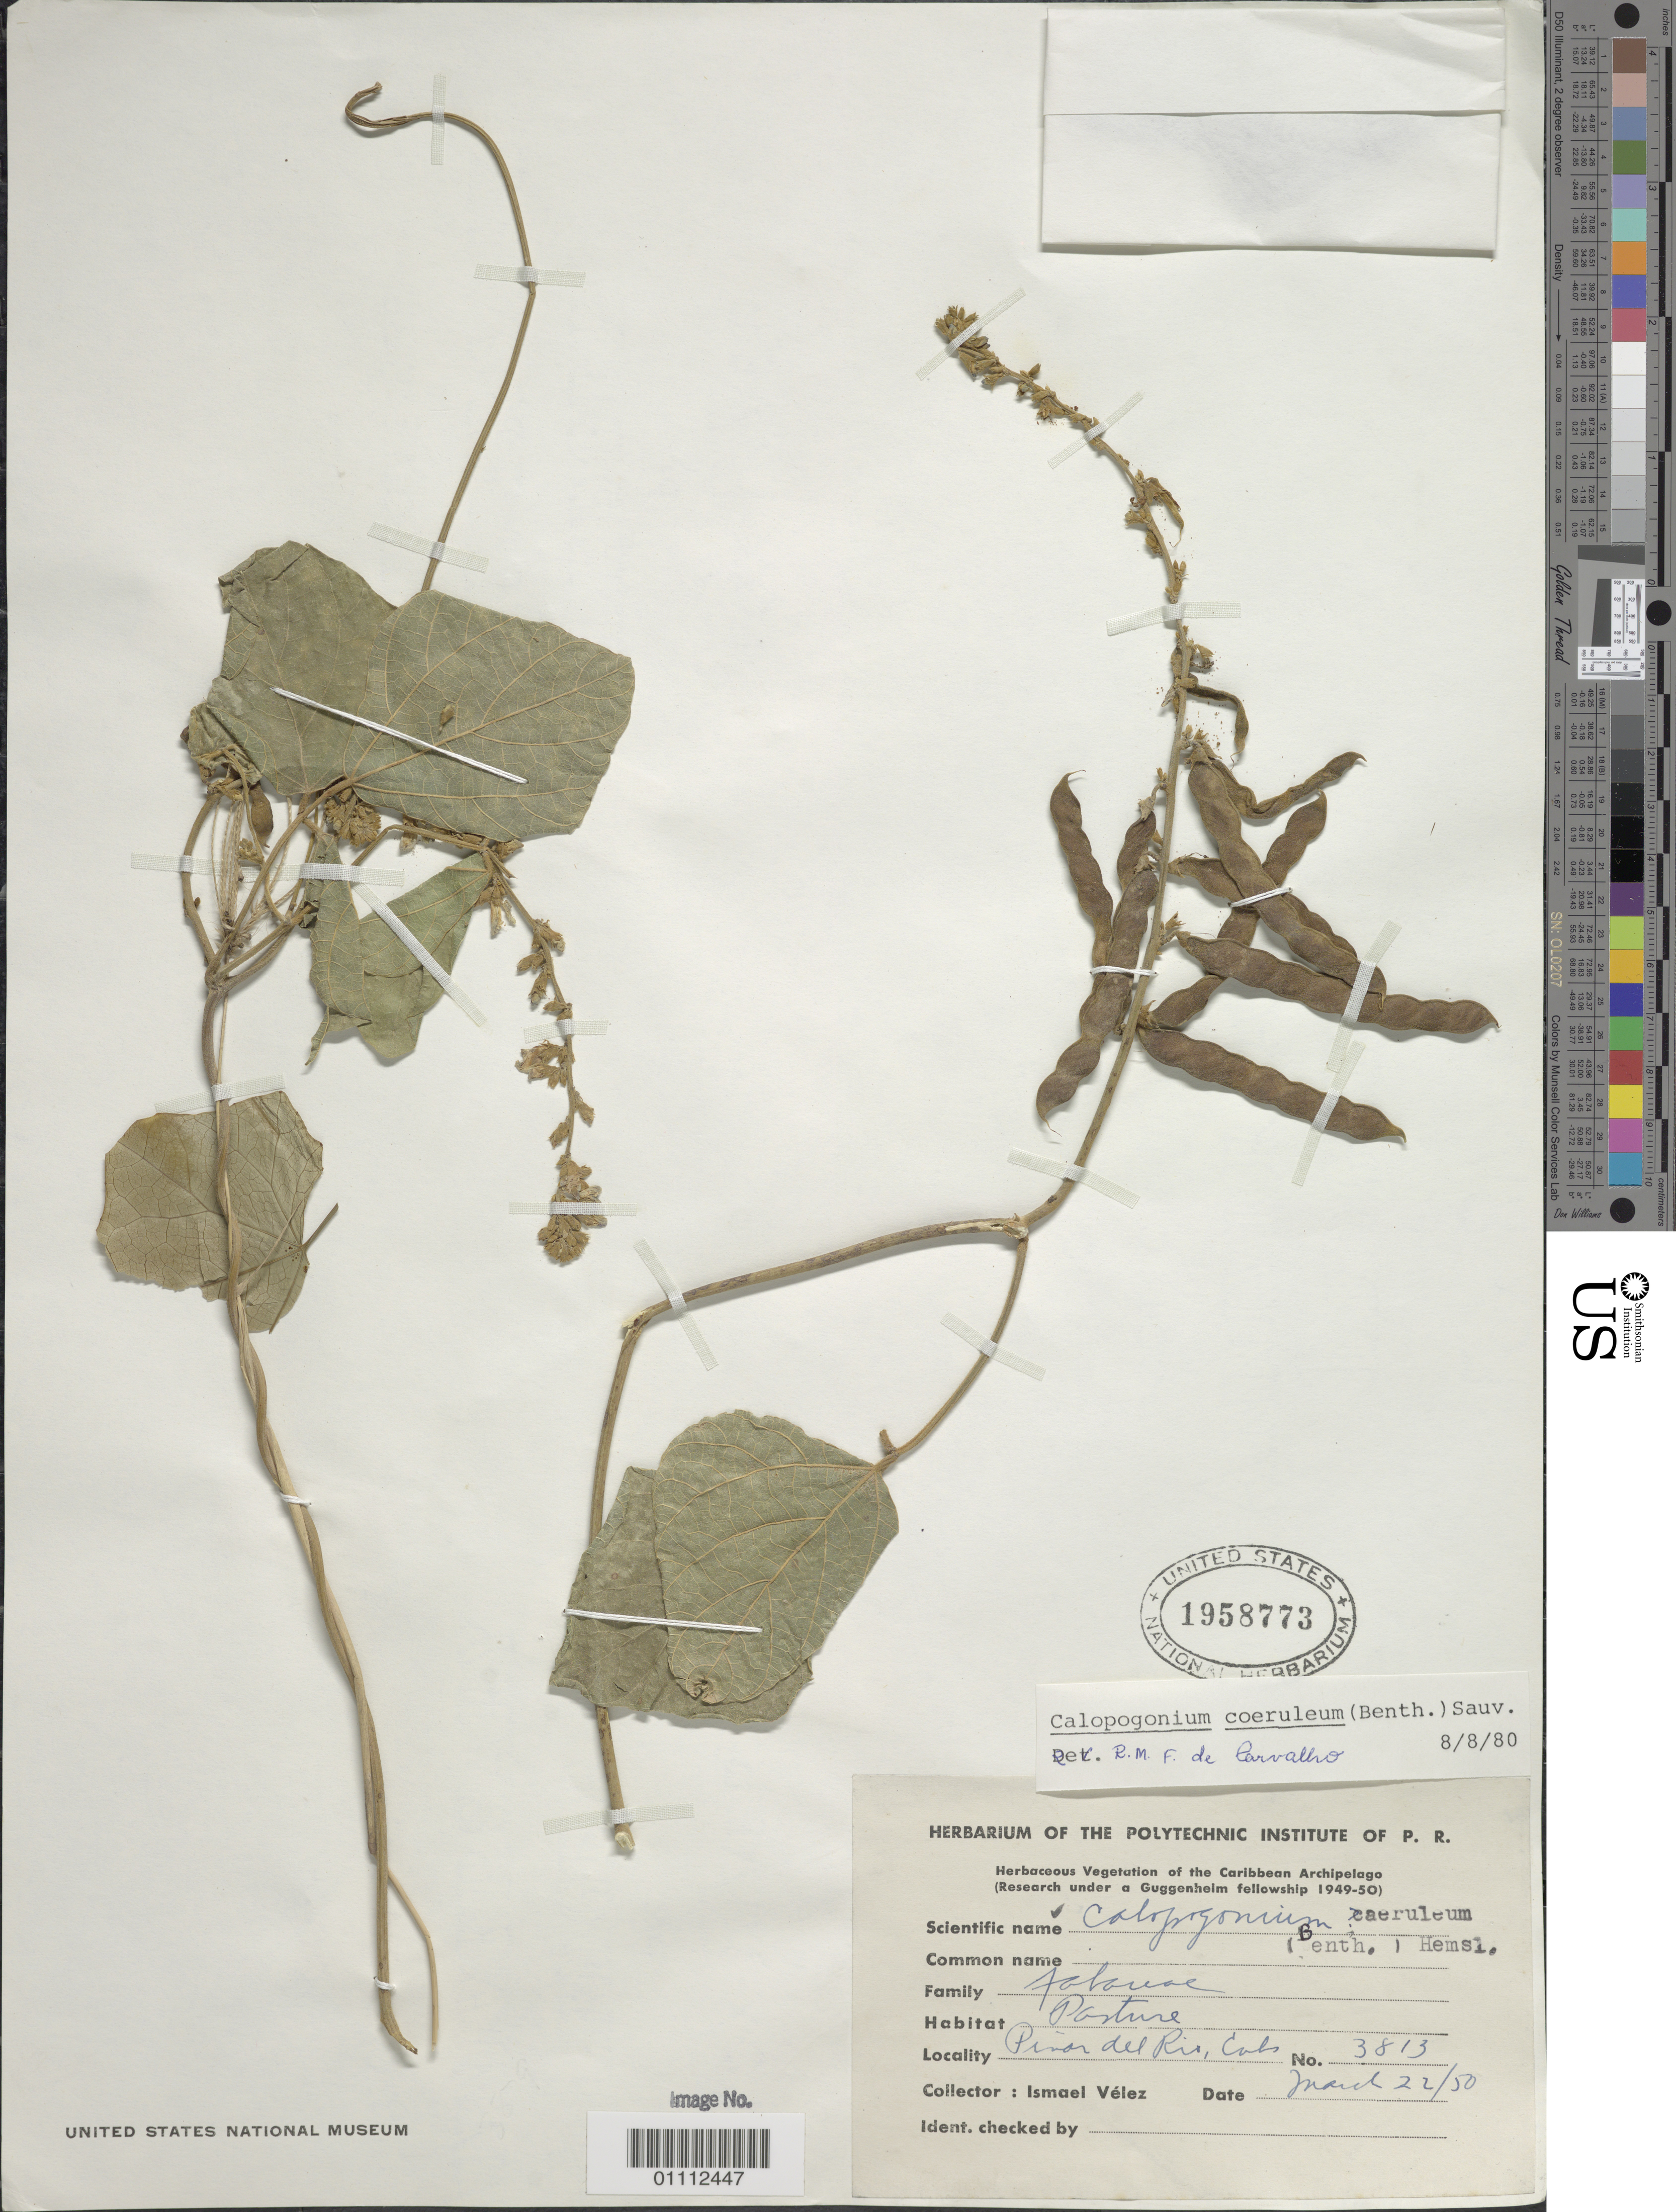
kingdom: Plantae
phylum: Tracheophyta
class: Magnoliopsida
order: Fabales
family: Fabaceae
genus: Calopogonium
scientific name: Calopogonium caeruleum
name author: (Benth.) C. Wright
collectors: I. Velez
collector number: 3813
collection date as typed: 22 Mar 1950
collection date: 1950-03-22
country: Cuba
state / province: Pinar del Río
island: Cuba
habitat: Pasture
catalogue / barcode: US 1958773